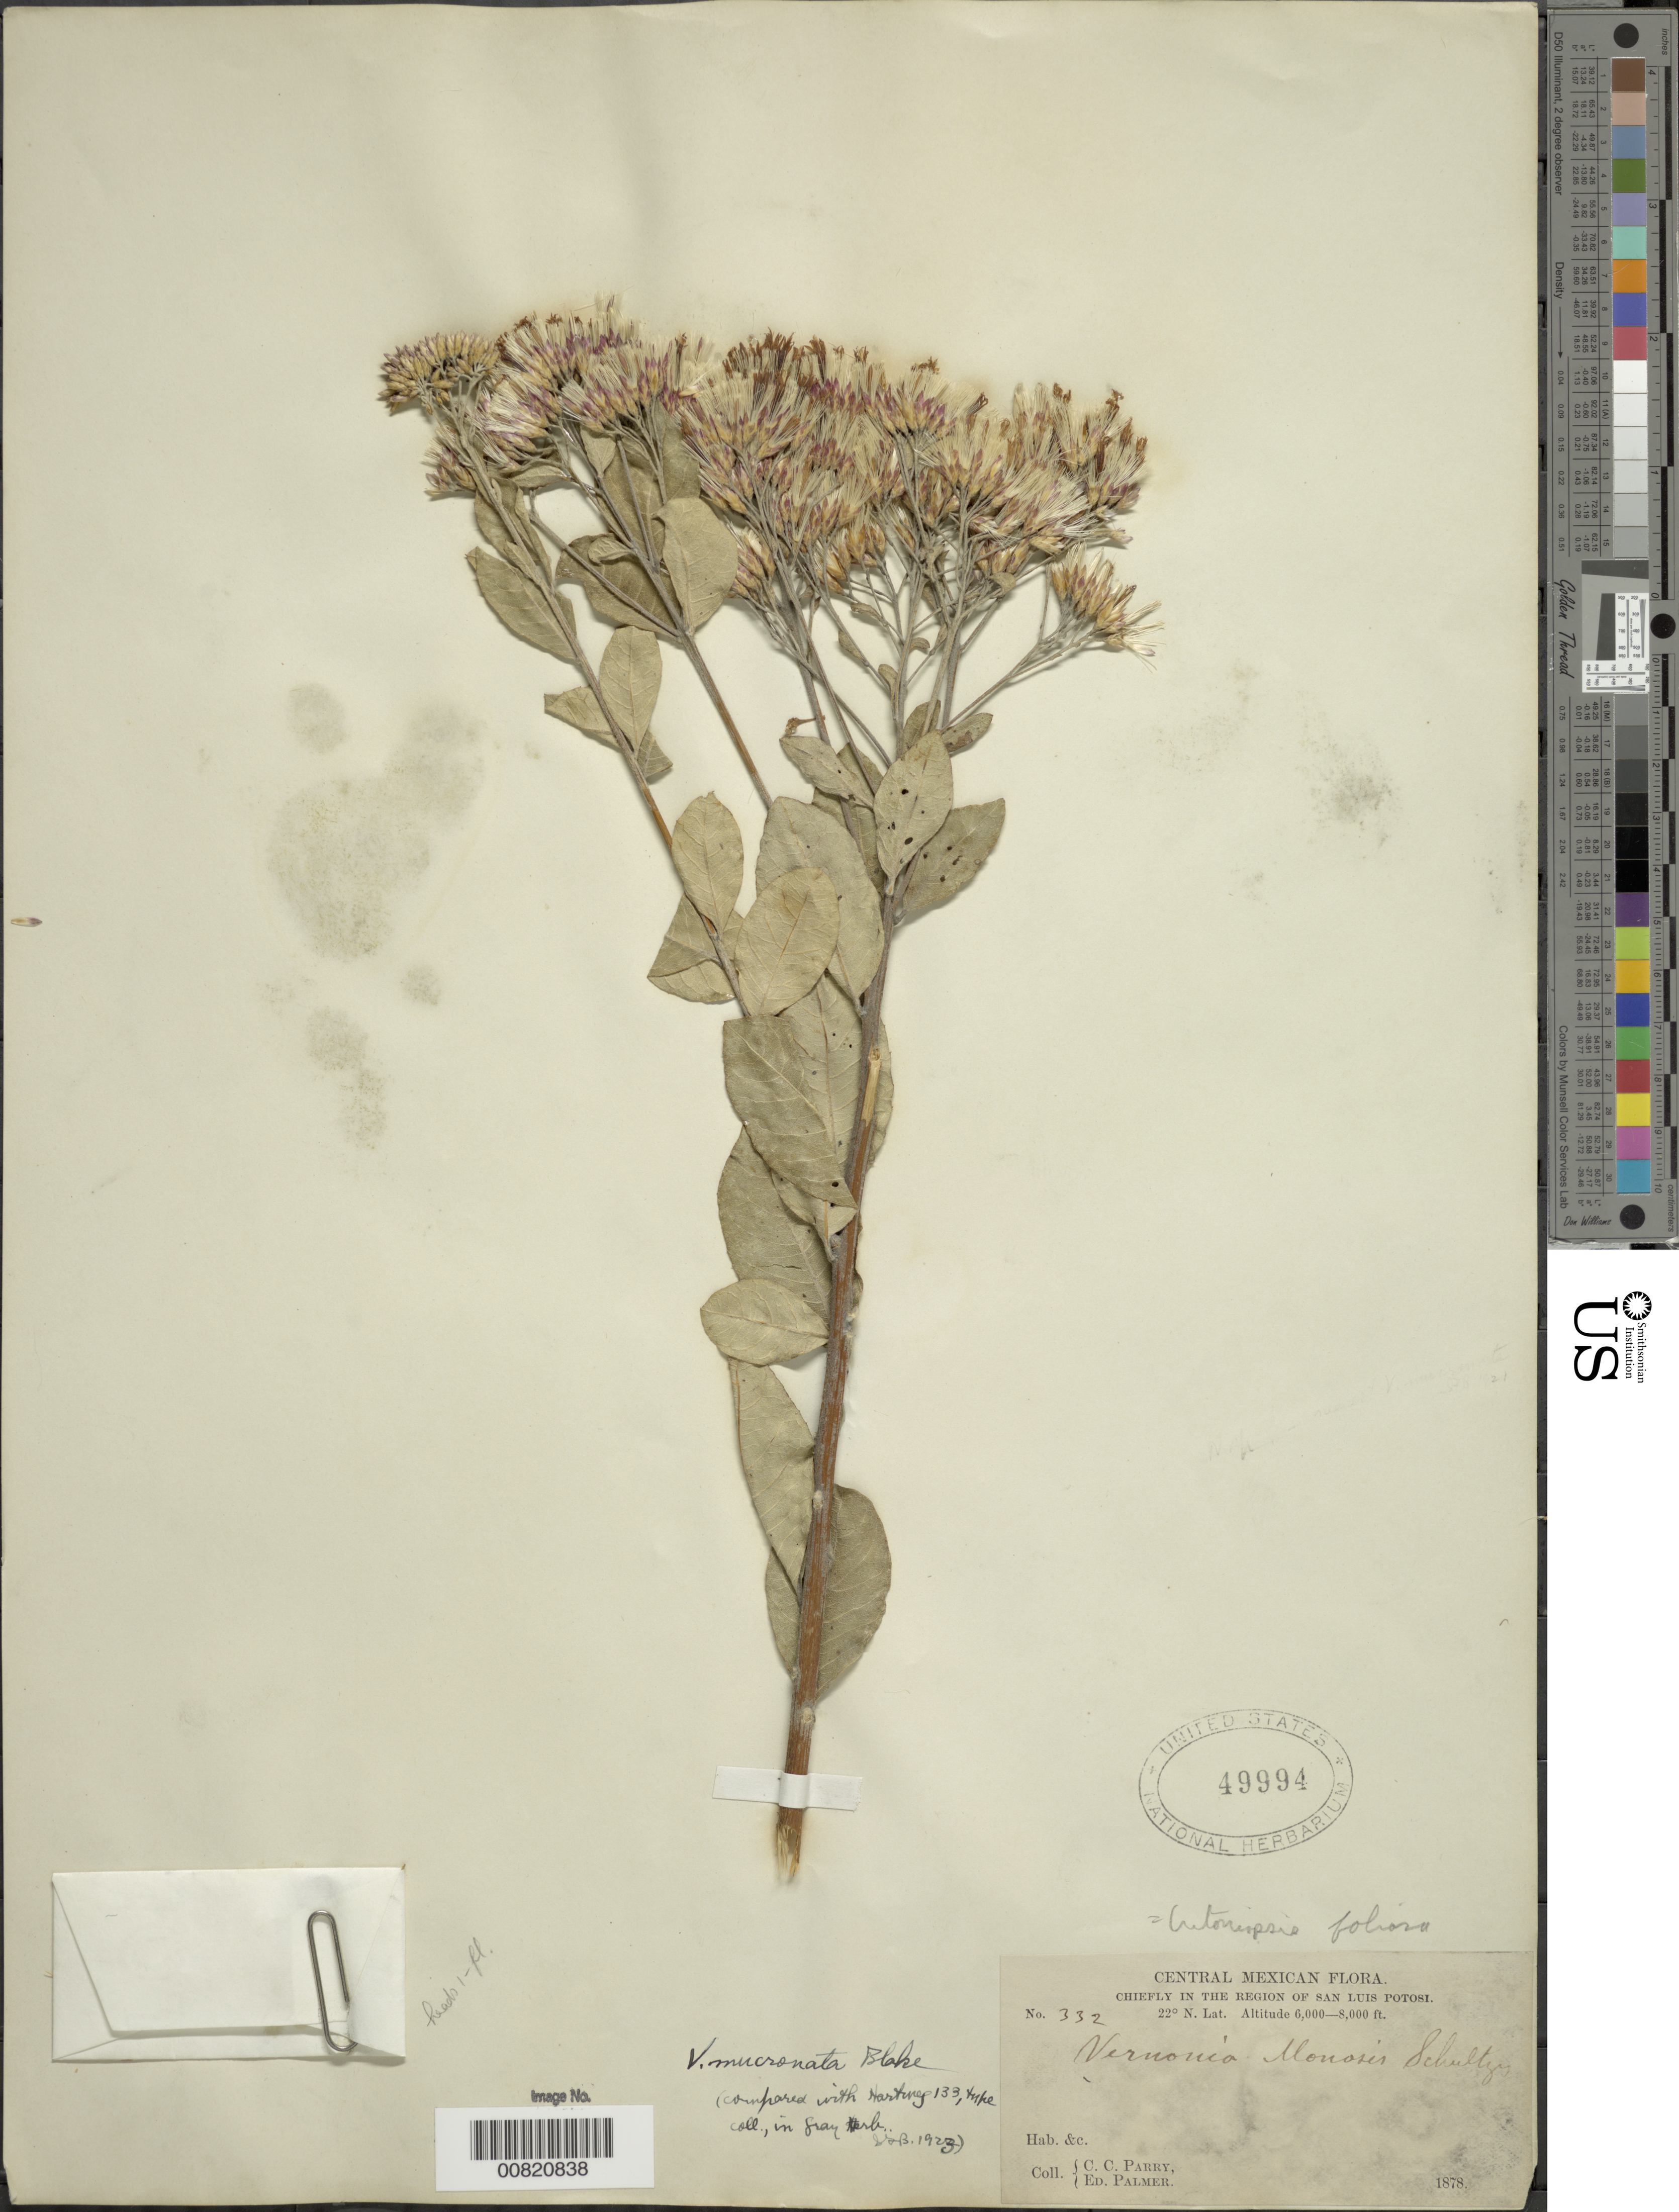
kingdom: Plantae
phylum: Tracheophyta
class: Magnoliopsida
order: Asterales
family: Asteraceae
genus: Critoniopsis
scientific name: Critoniopsis foliosa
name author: (Benth.) H. Rob.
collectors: C. C. Parry & E. Palmer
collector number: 332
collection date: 1878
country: Mexico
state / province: San Luis Potosí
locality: Chiefly in the Region of San Luis Potosi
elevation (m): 1829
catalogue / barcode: US 49994